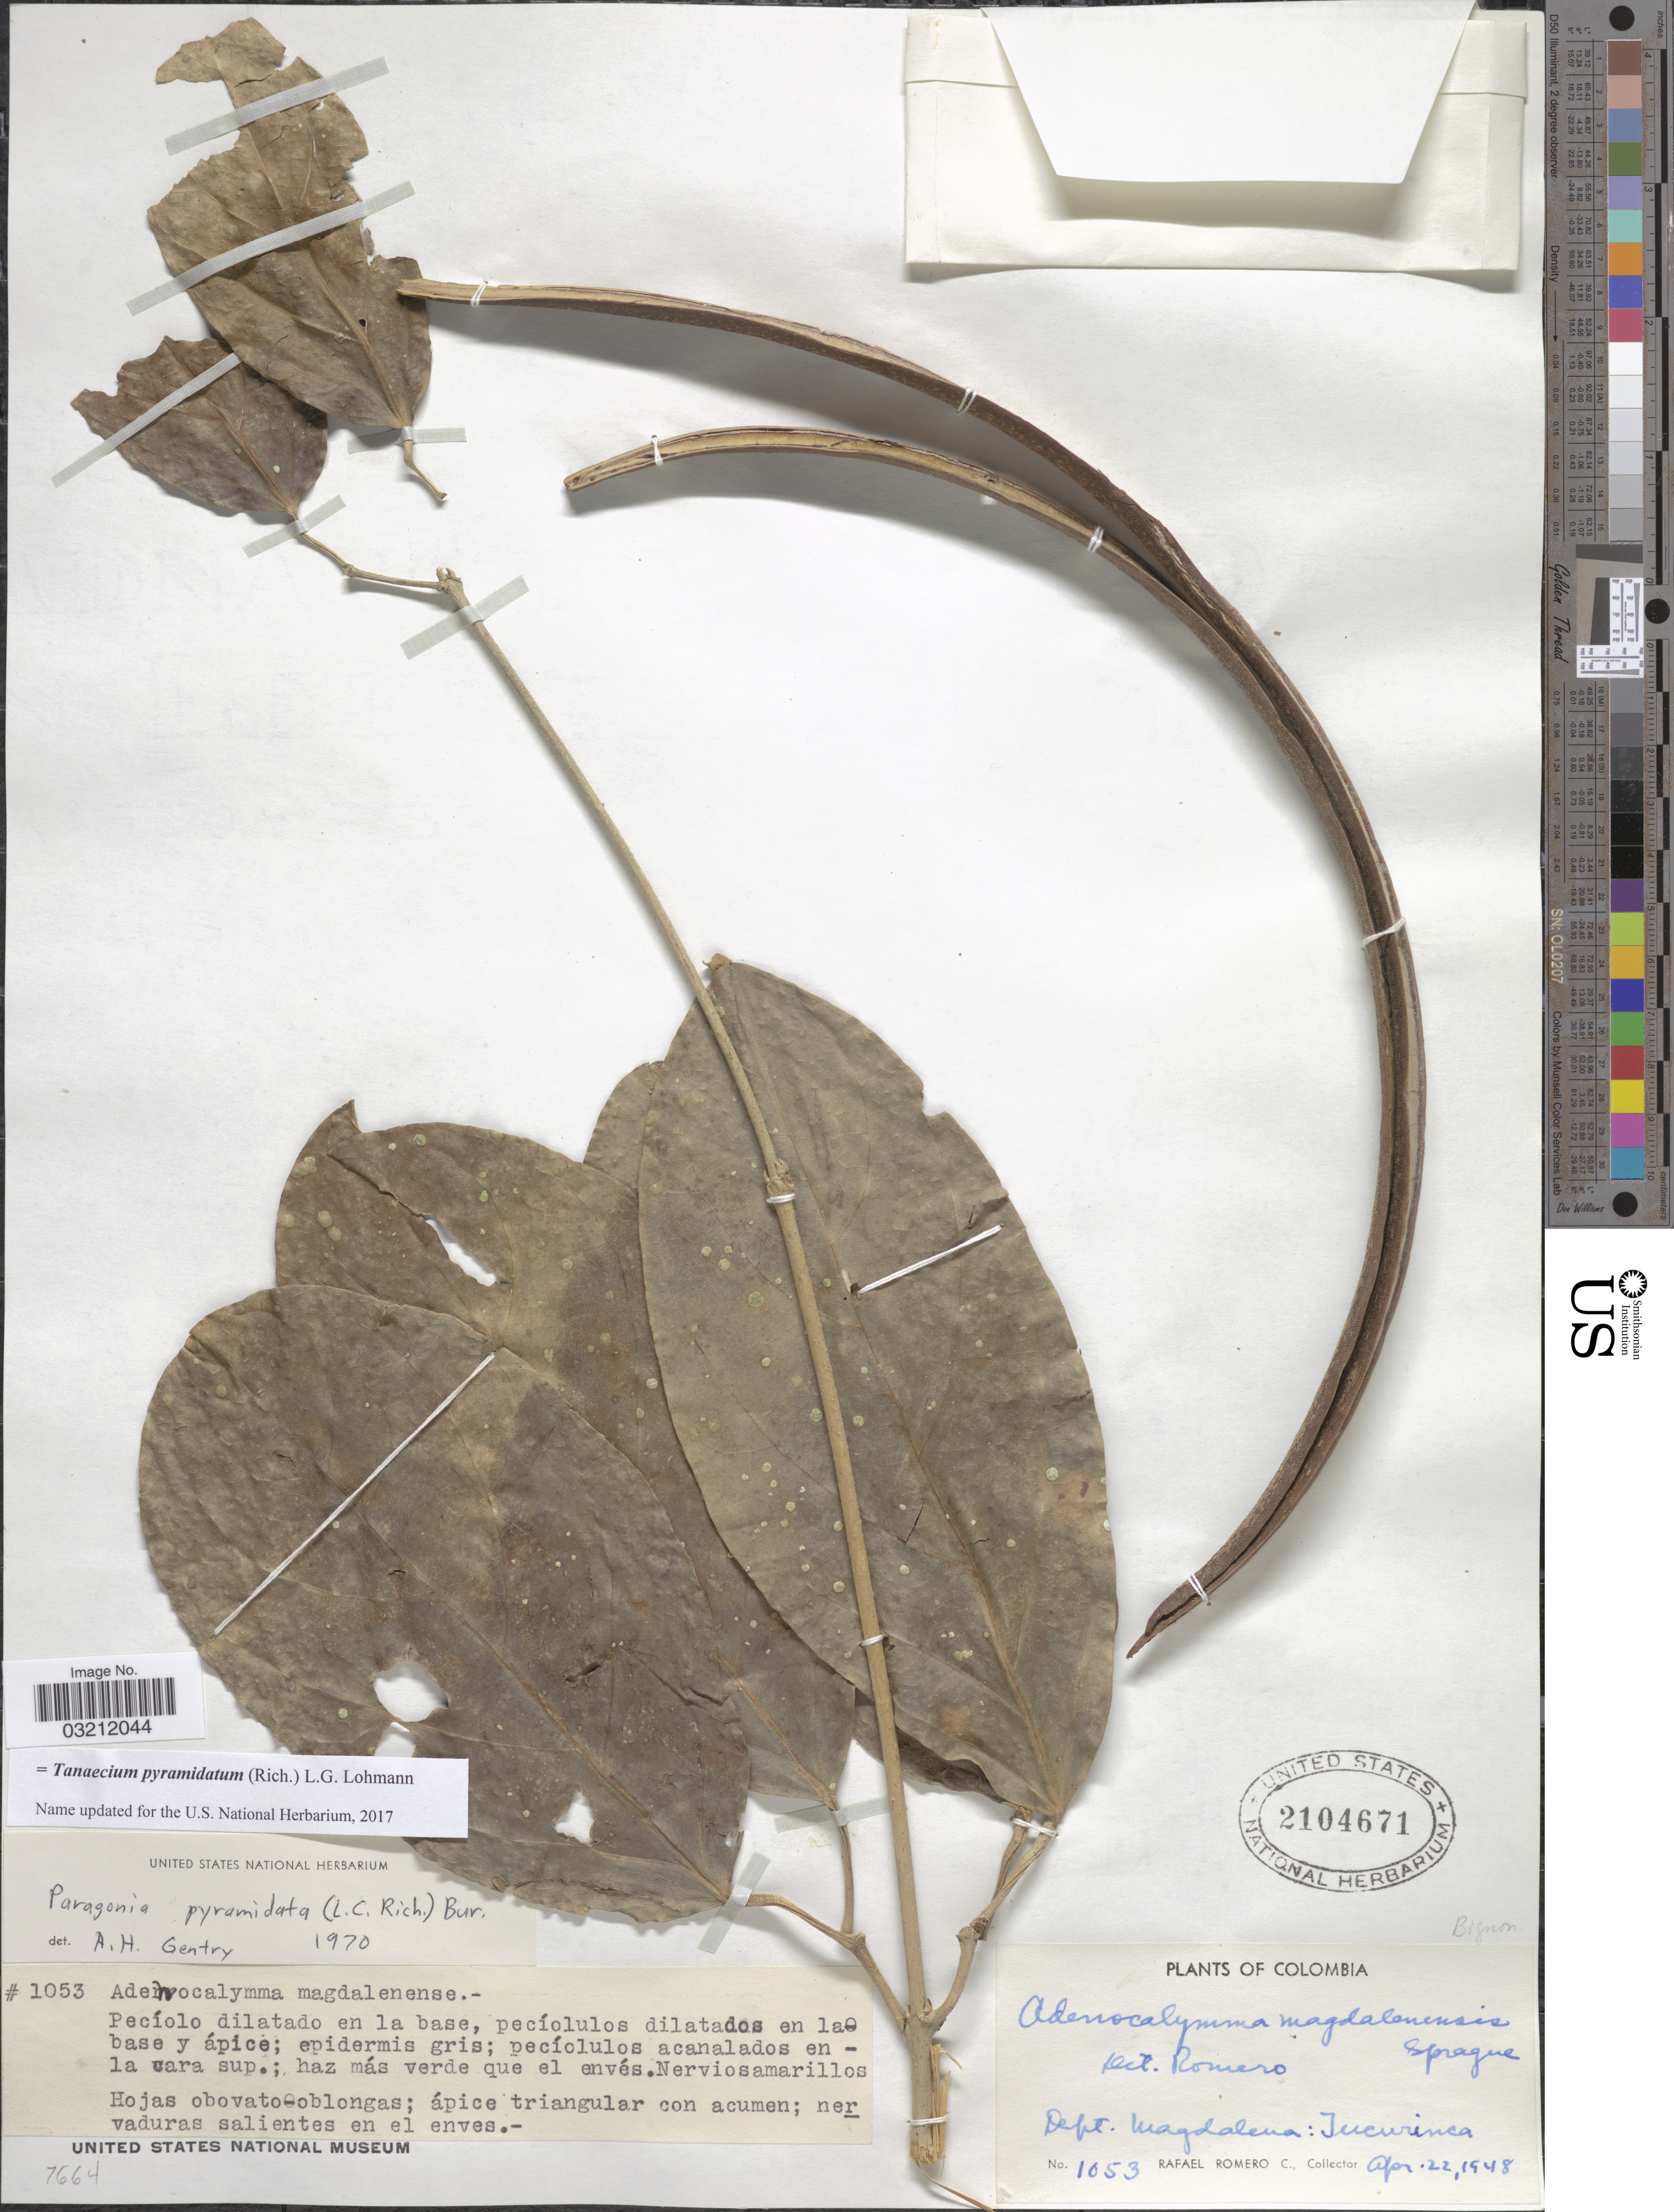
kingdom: Plantae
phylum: Tracheophyta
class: Magnoliopsida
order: Lamiales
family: Bignoniaceae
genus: Tanaecium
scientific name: Tanaecium pyramidatum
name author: (Rich.) L.G. Lohmann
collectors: R. Romero Castañeda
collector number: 1053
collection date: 1948-04-22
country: Colombia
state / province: Magdalena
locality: Dept. Magdalena: Tucurinca.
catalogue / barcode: US 2104671